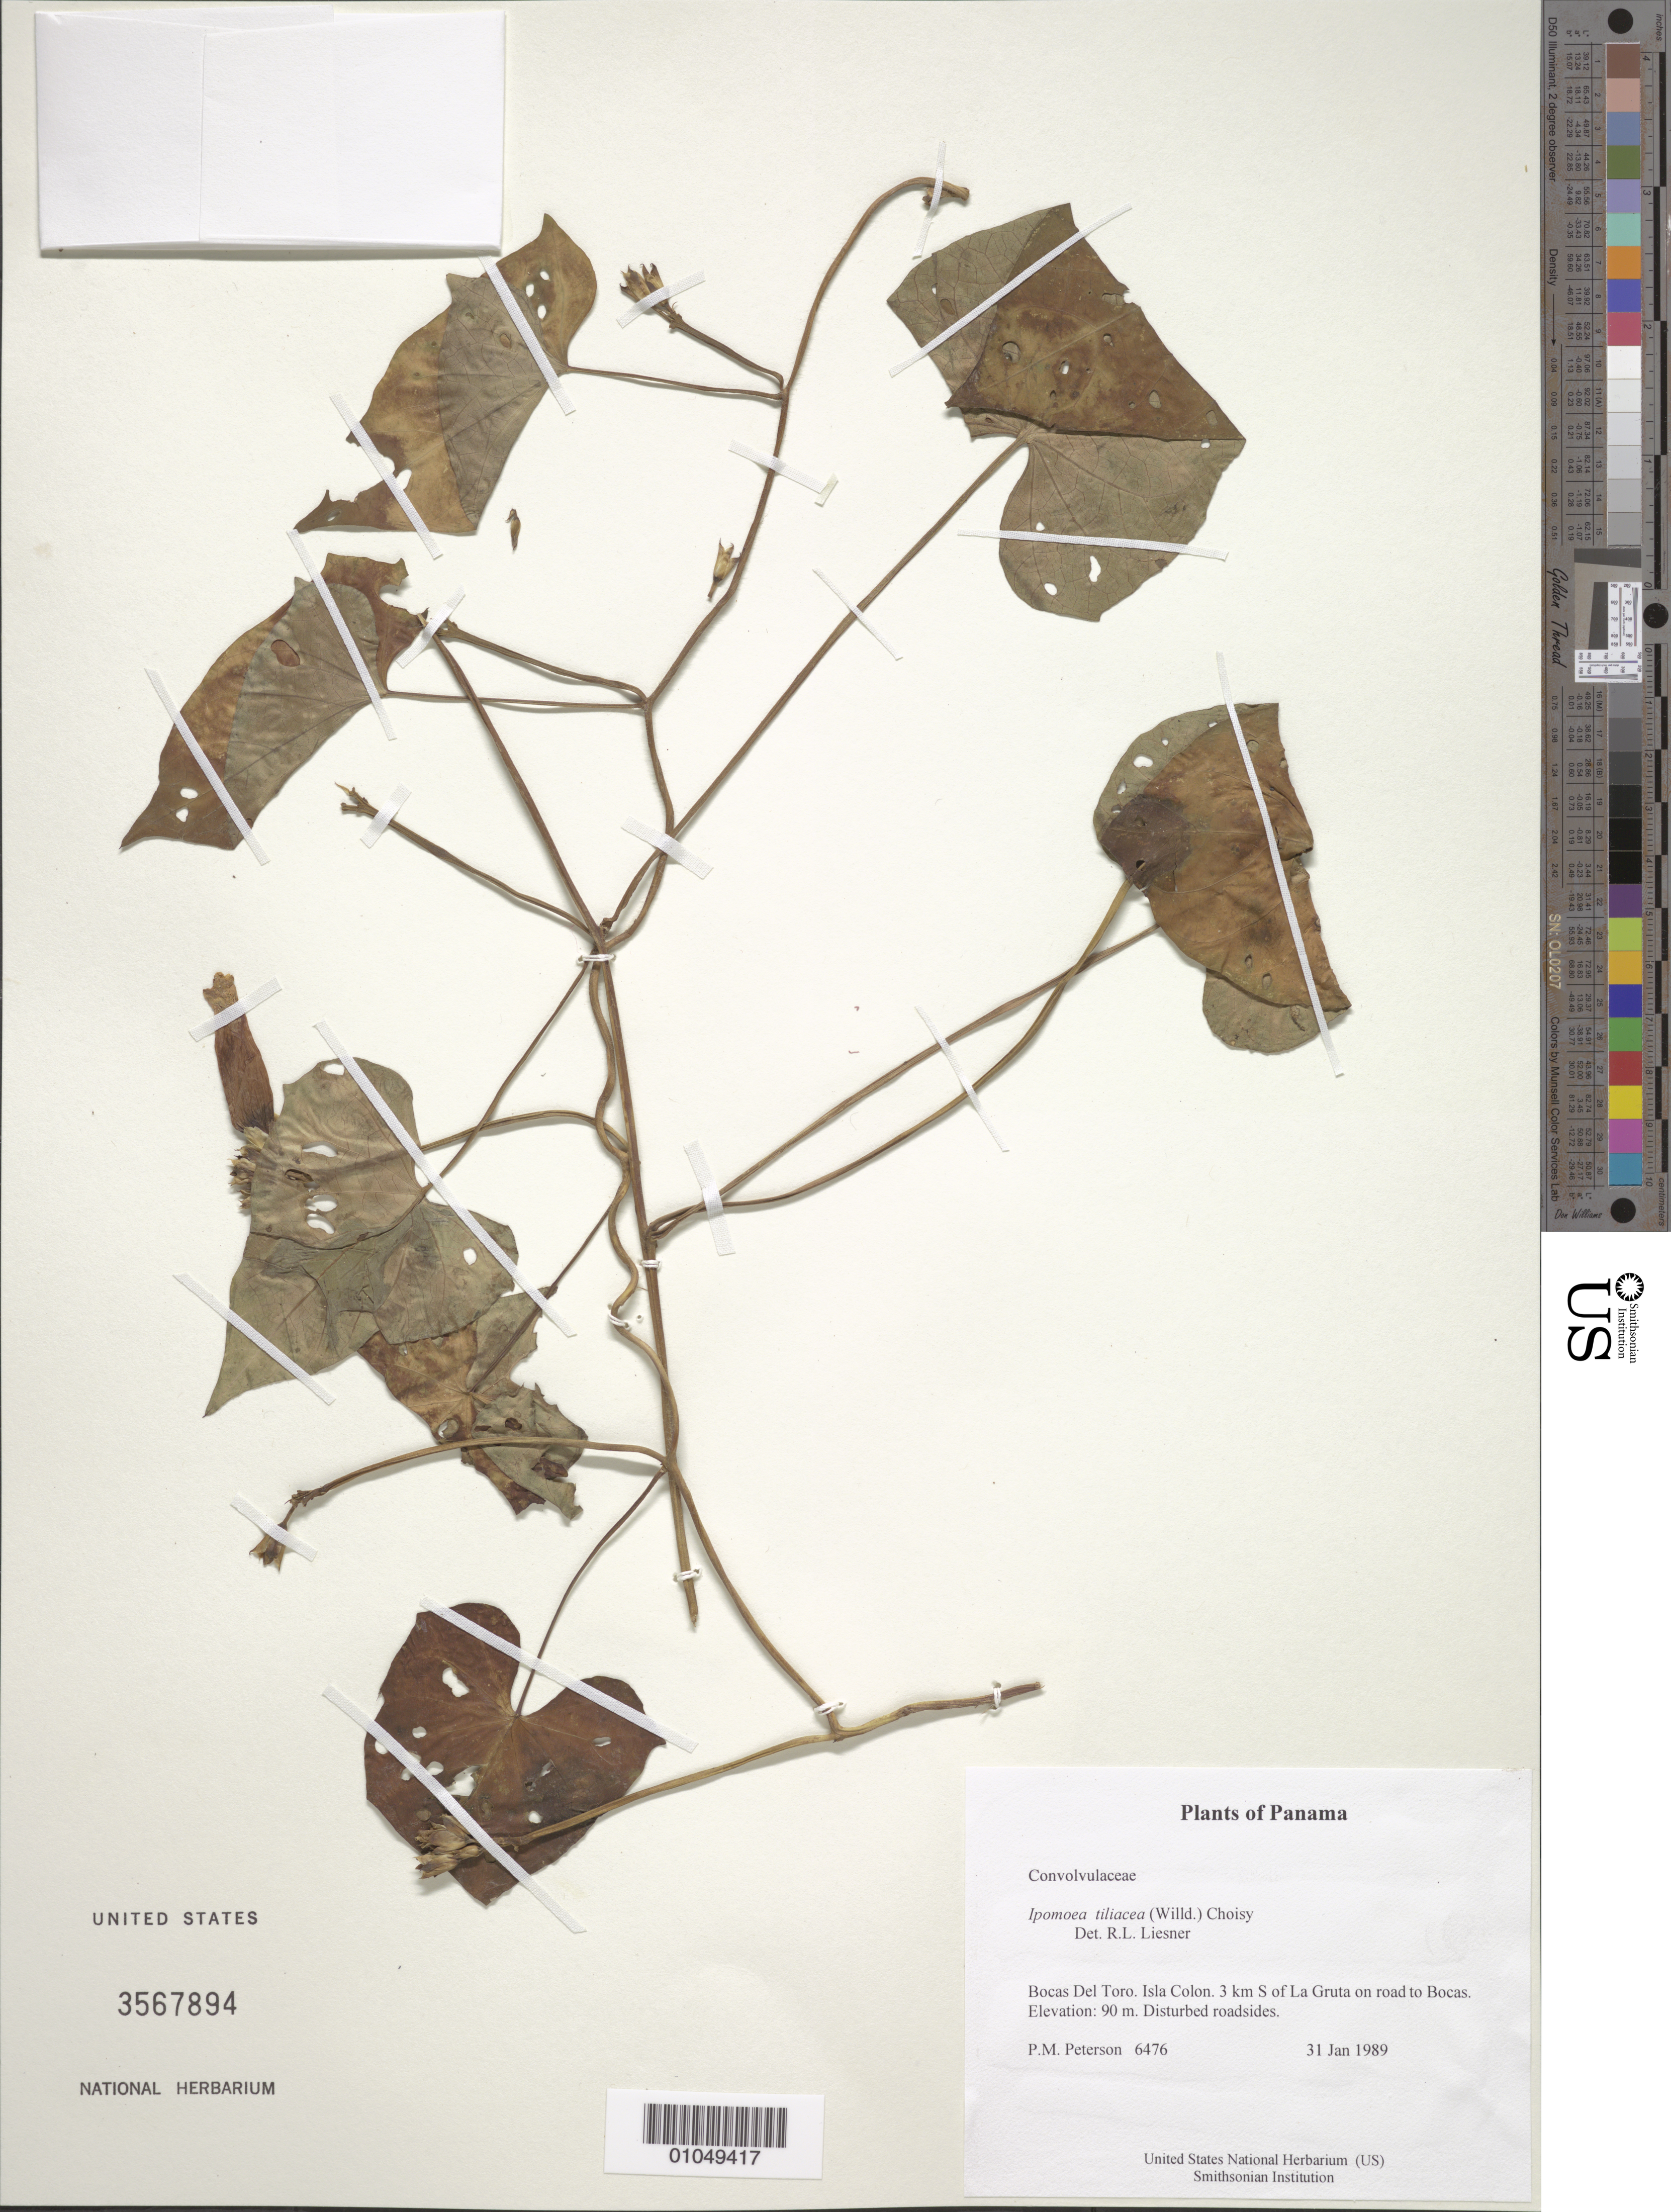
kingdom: Plantae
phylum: Tracheophyta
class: Magnoliopsida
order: Solanales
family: Convolvulaceae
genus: Ipomoea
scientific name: Ipomoea tiliacea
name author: (Willd.) Choisy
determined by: Liesner, R. L.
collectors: P. M. Peterson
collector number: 06476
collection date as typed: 31 Jan 1989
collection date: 1989-01-31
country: Panama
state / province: Bocas del Toro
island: Colón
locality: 3 km S of La Gruta on road to Bocas.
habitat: Disturbed roadsides.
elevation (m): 90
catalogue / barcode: US 3567891